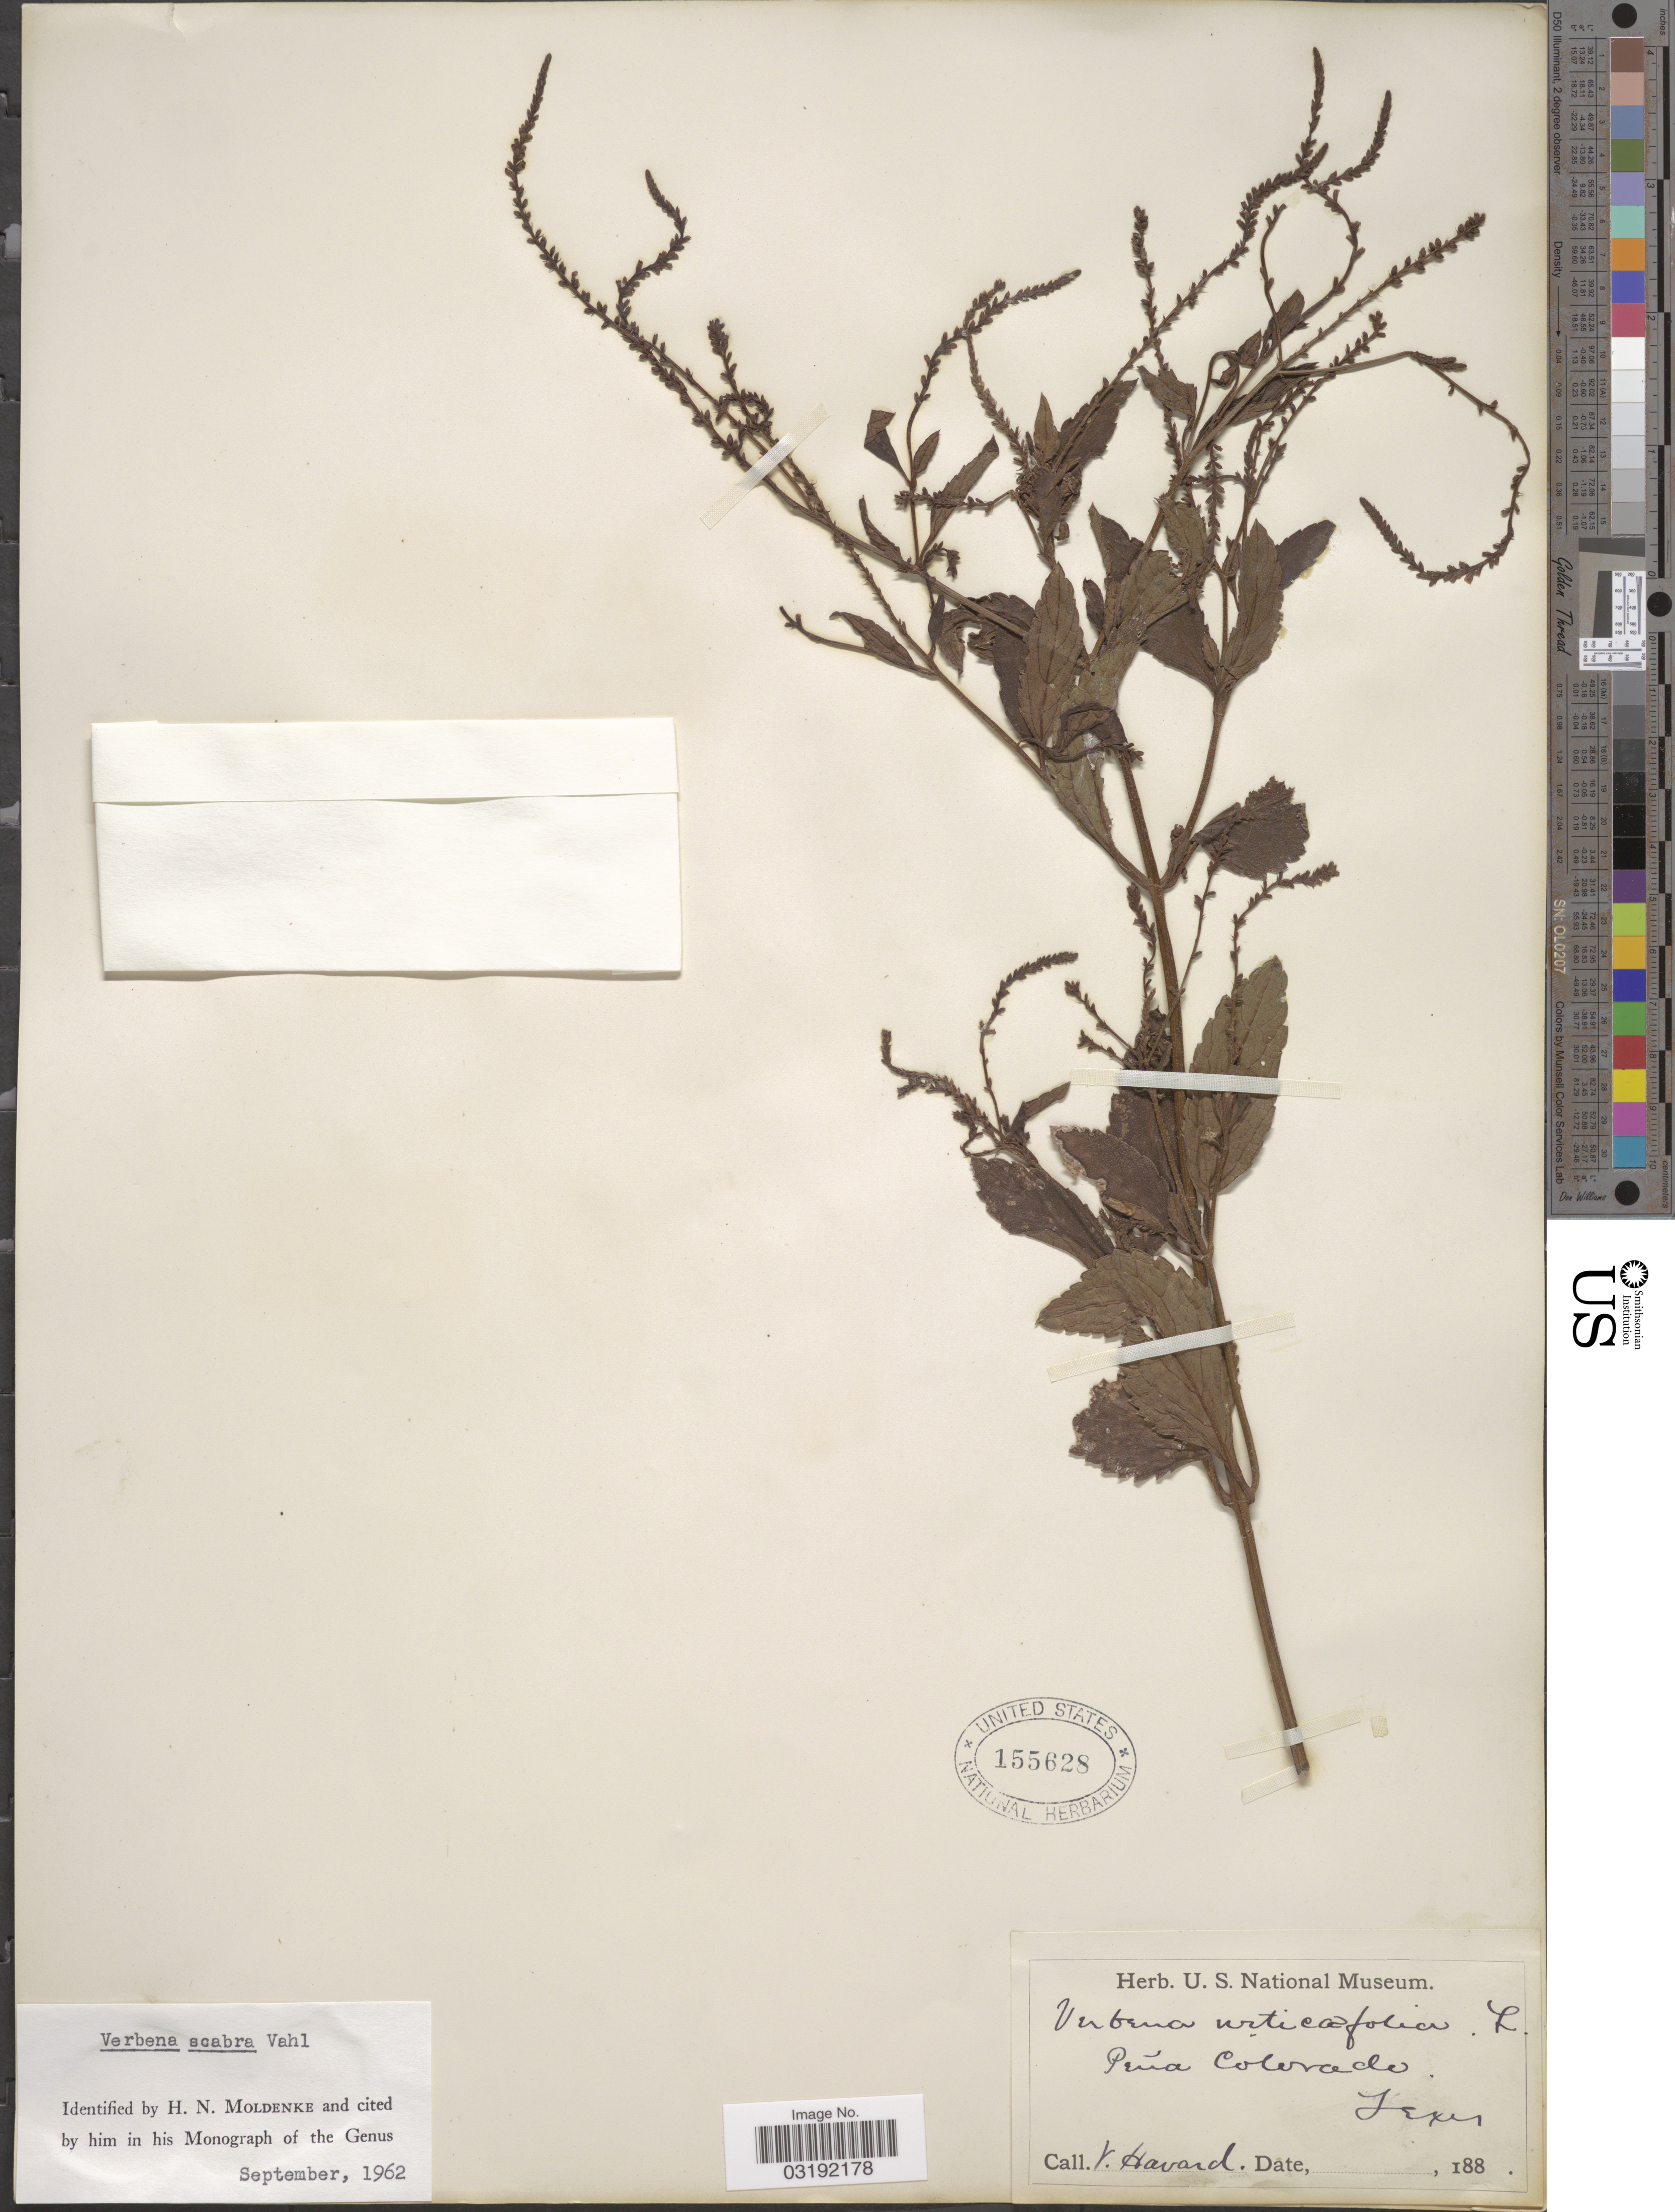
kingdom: Plantae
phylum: Tracheophyta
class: Magnoliopsida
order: Lamiales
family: Verbenaceae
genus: Verbena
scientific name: Verbena scabra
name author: Vahl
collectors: V. Havard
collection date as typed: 188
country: United States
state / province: Texas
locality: Peña Colorado.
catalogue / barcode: US 155628